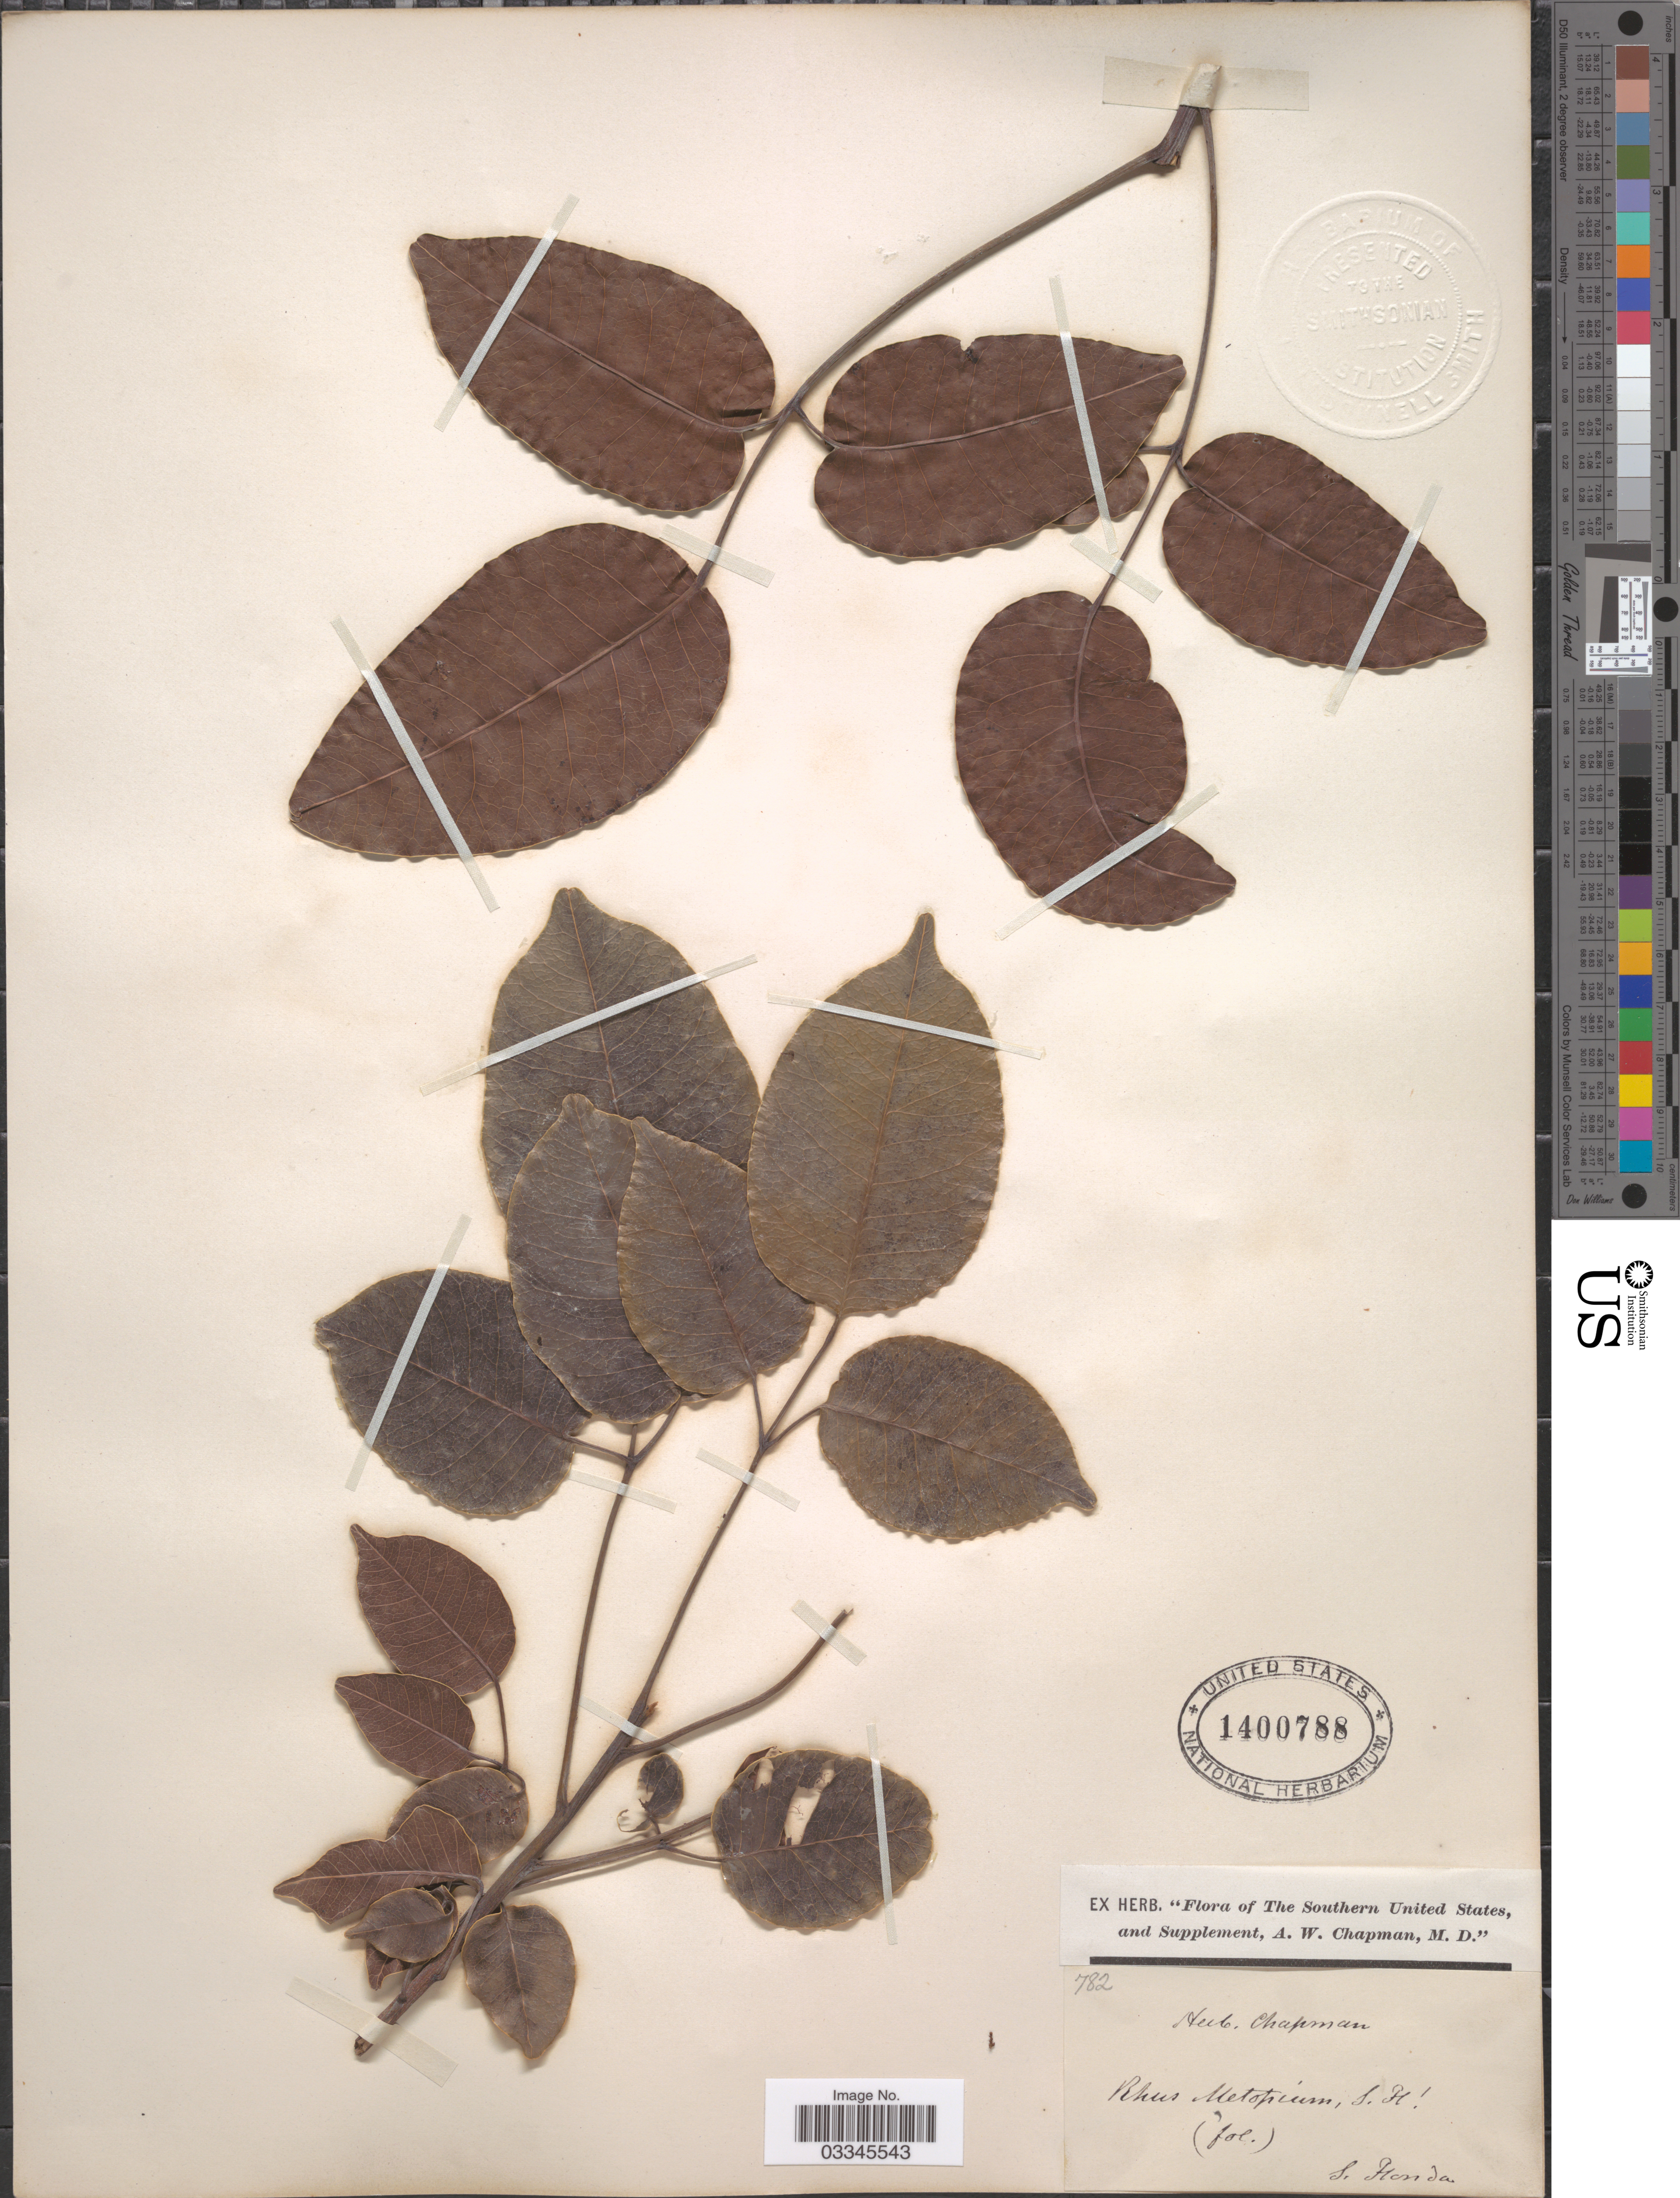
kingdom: Plantae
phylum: Tracheophyta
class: Magnoliopsida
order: Sapindales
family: Anacardiaceae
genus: Metopium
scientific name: Metopium toxiferum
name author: (L.) Krug & Urb.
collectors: ex herb. A.W. Chapman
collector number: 782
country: United States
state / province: Florida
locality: The Southern United States. S. Florida.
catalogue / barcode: US 1400788